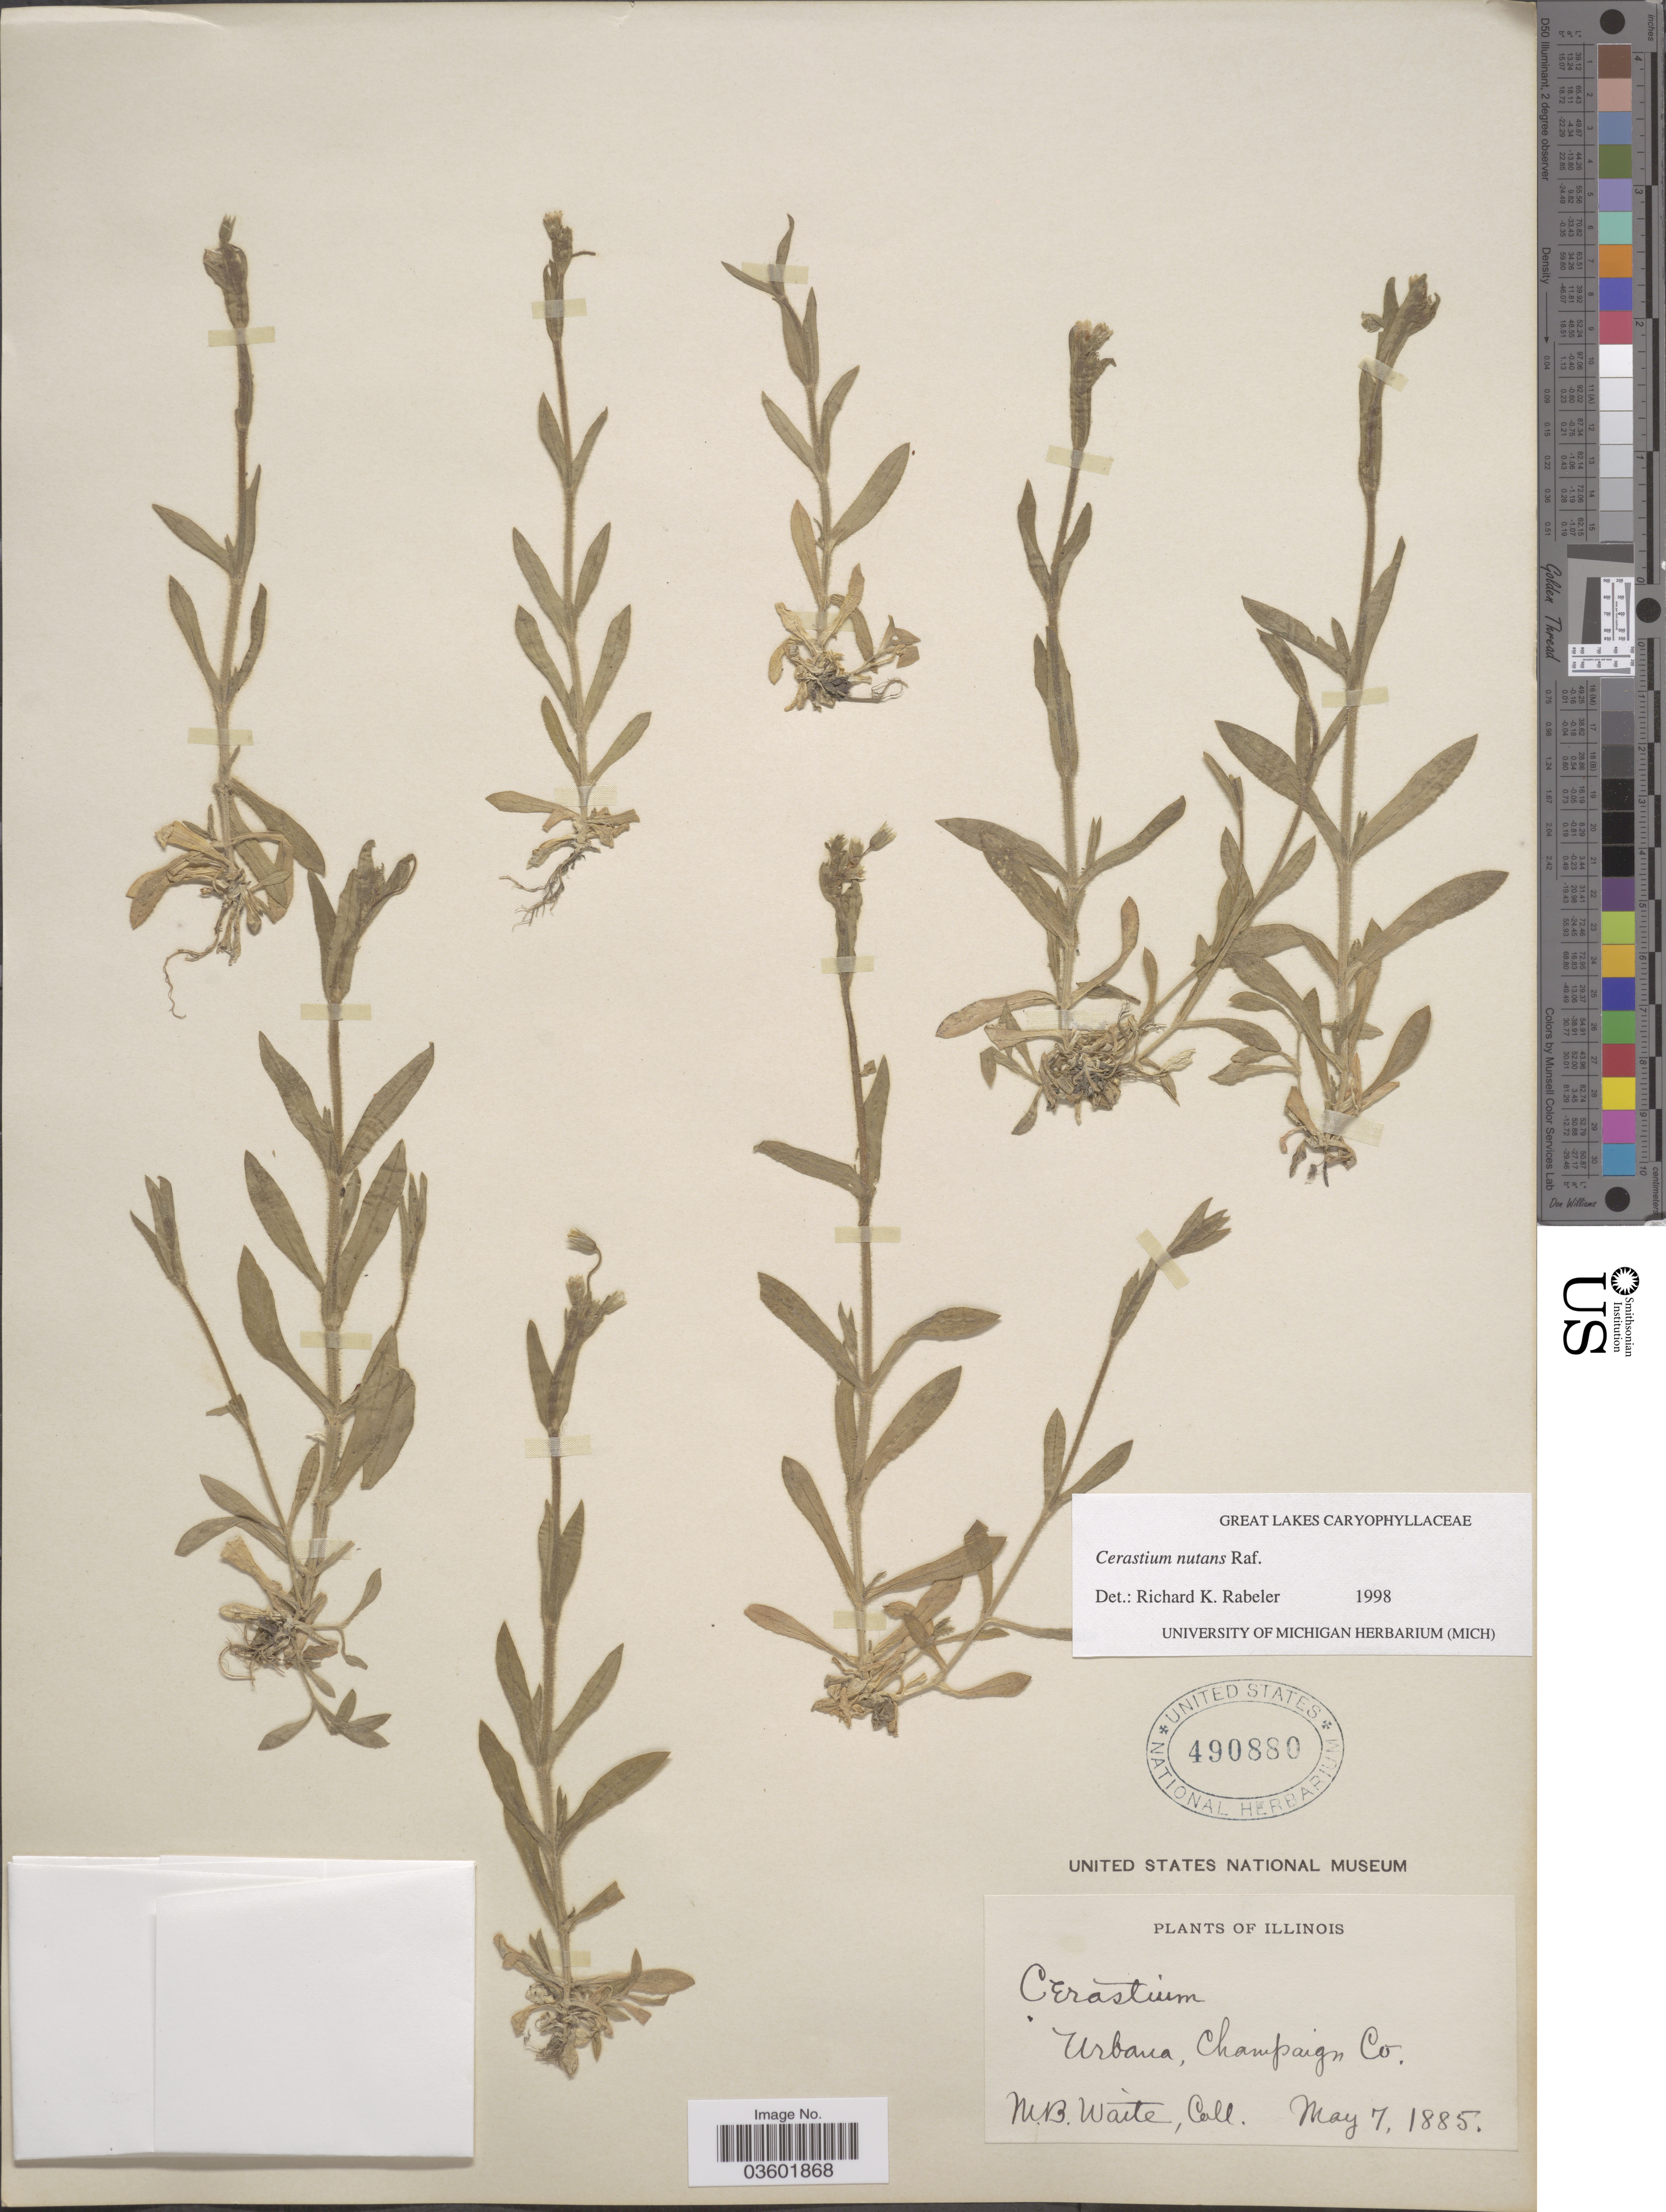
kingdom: Plantae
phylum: Tracheophyta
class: Magnoliopsida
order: Caryophyllales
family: Caryophyllaceae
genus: Cerastium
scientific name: Cerastium nutans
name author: Raf.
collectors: M. B. Waite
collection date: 1885-05-07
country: United States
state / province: Illinois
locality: Urbana, Champaign Co.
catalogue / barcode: US 490880